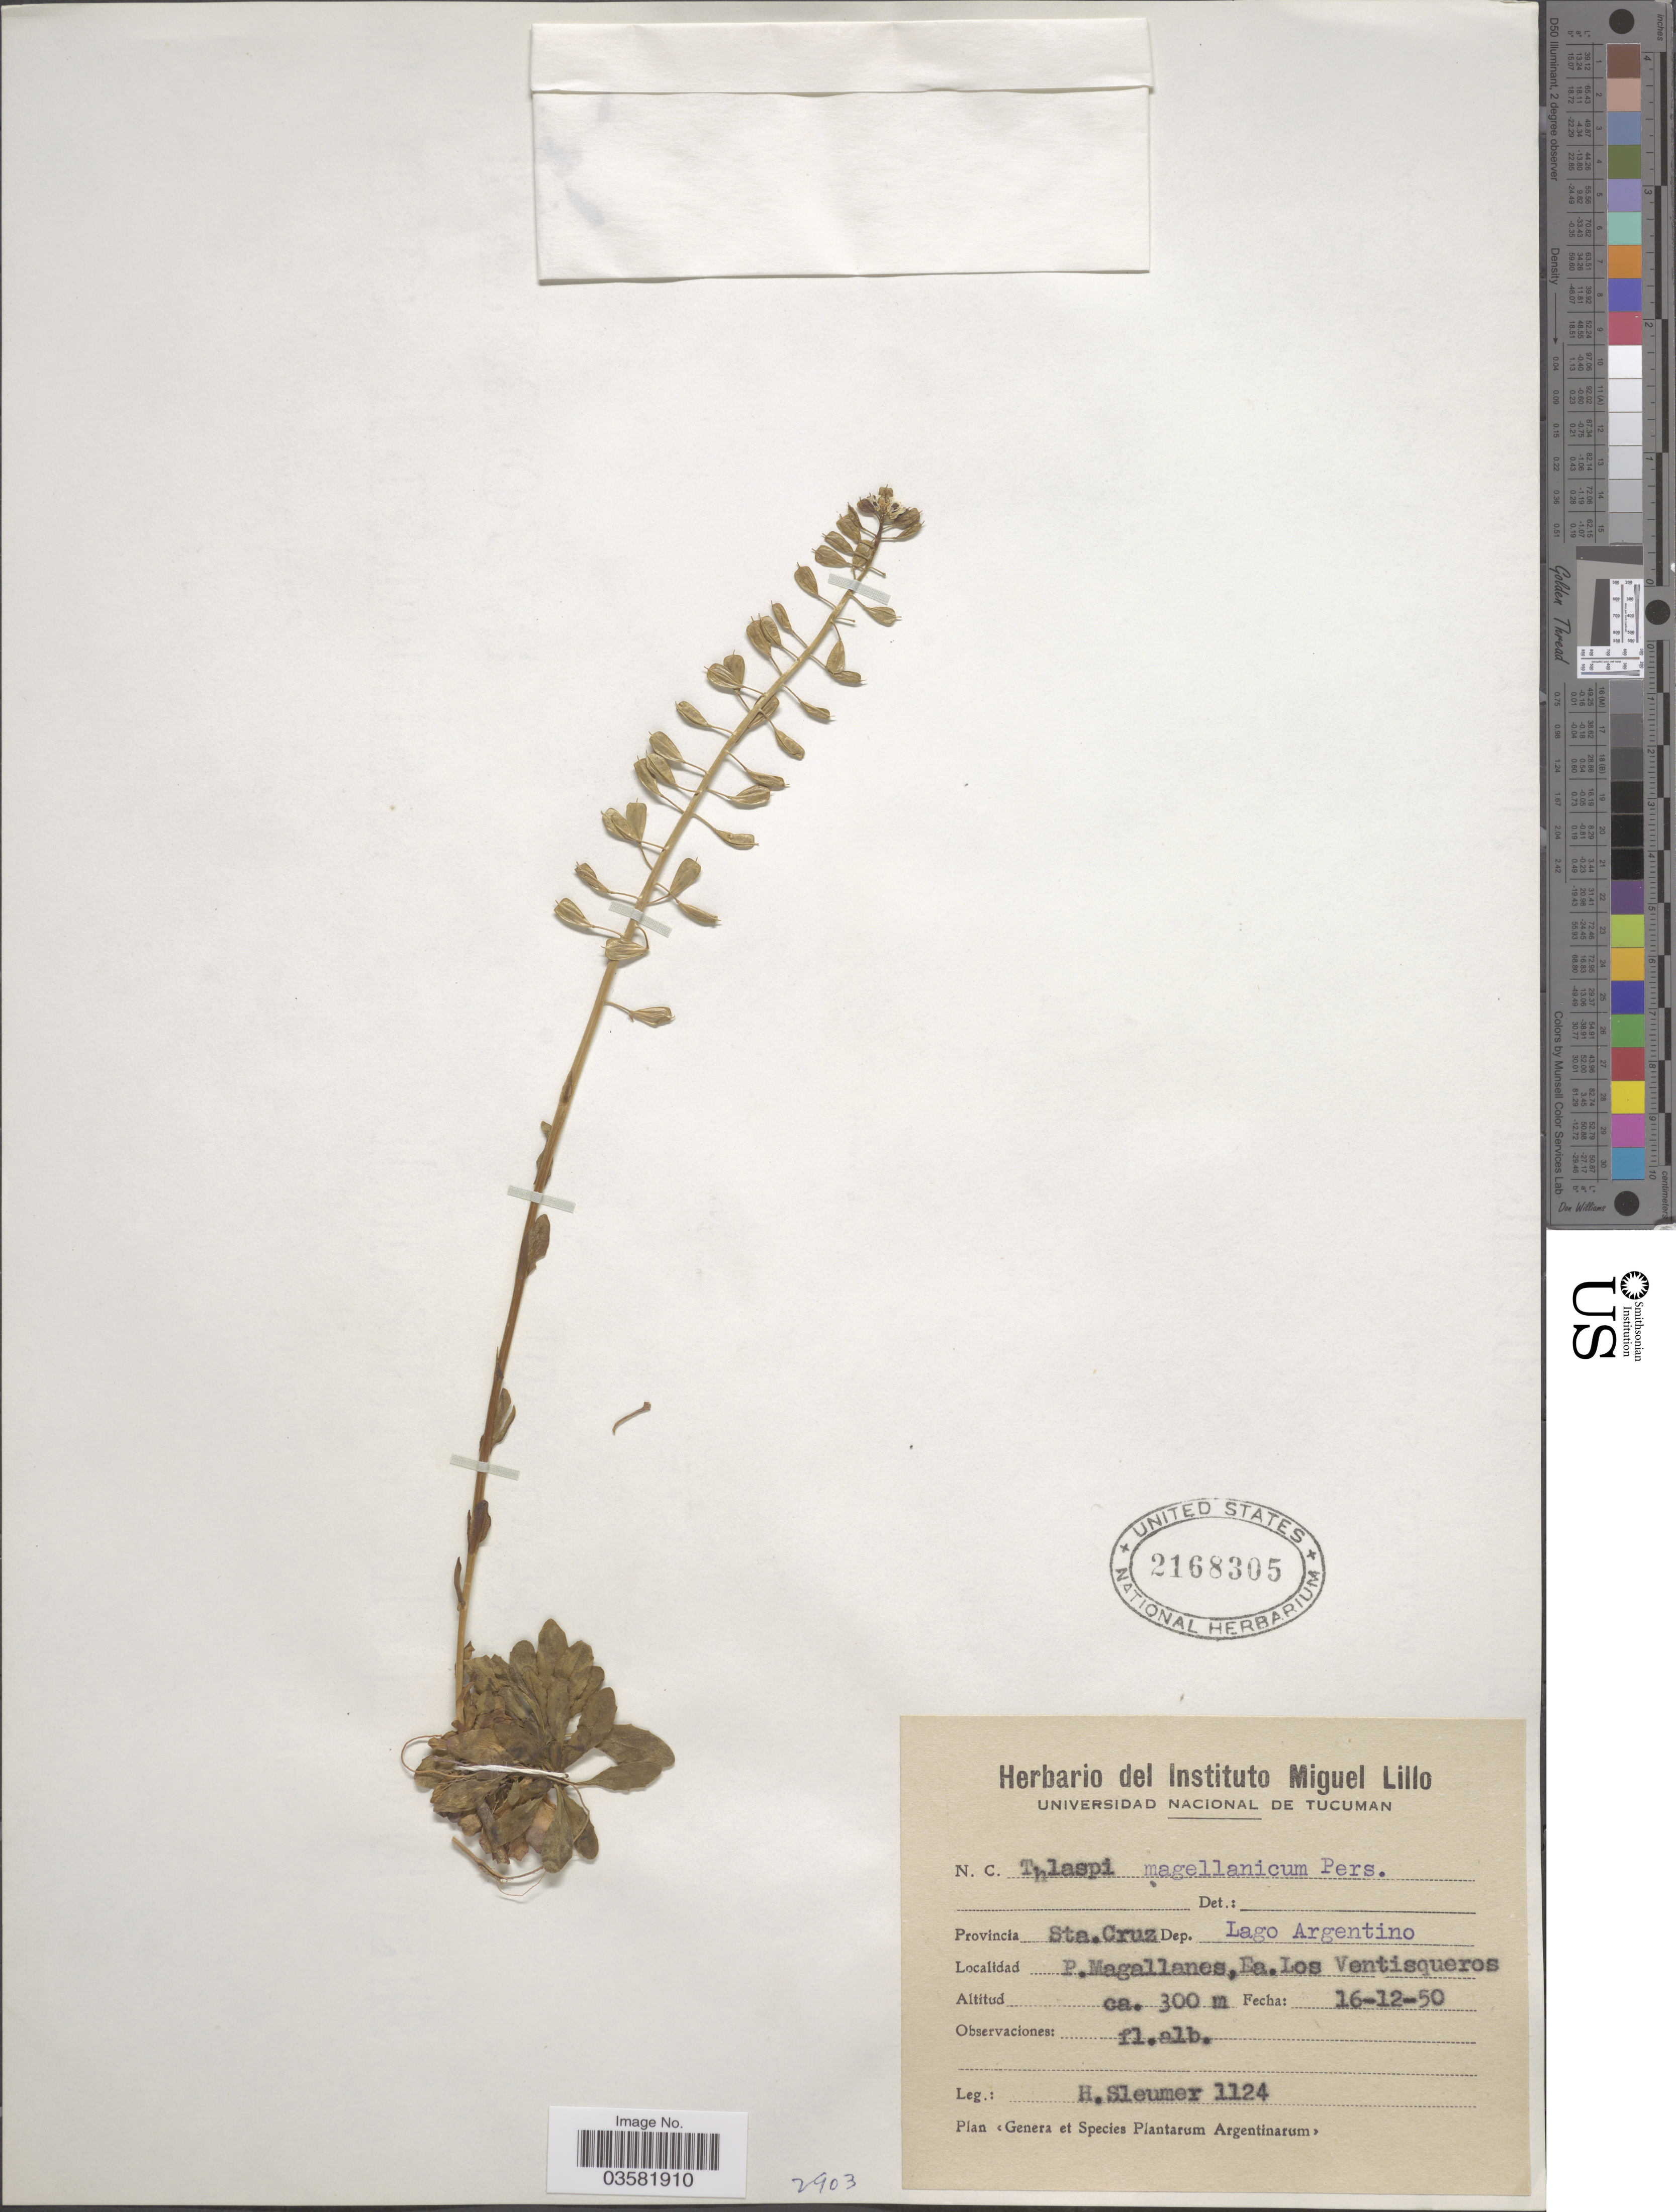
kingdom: Plantae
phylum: Tracheophyta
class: Magnoliopsida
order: Brassicales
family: Brassicaceae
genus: Thlaspi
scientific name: Thlaspi magellanicum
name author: Pers.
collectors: H. O. Sleumer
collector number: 1124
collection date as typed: Transcribed d/m/y: 16/12/50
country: Argentina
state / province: Santa Cruz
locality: Dep. Lago Argentino. P.Magallanes,Ea.Los Ventisqueros.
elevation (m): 300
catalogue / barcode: US 2168305